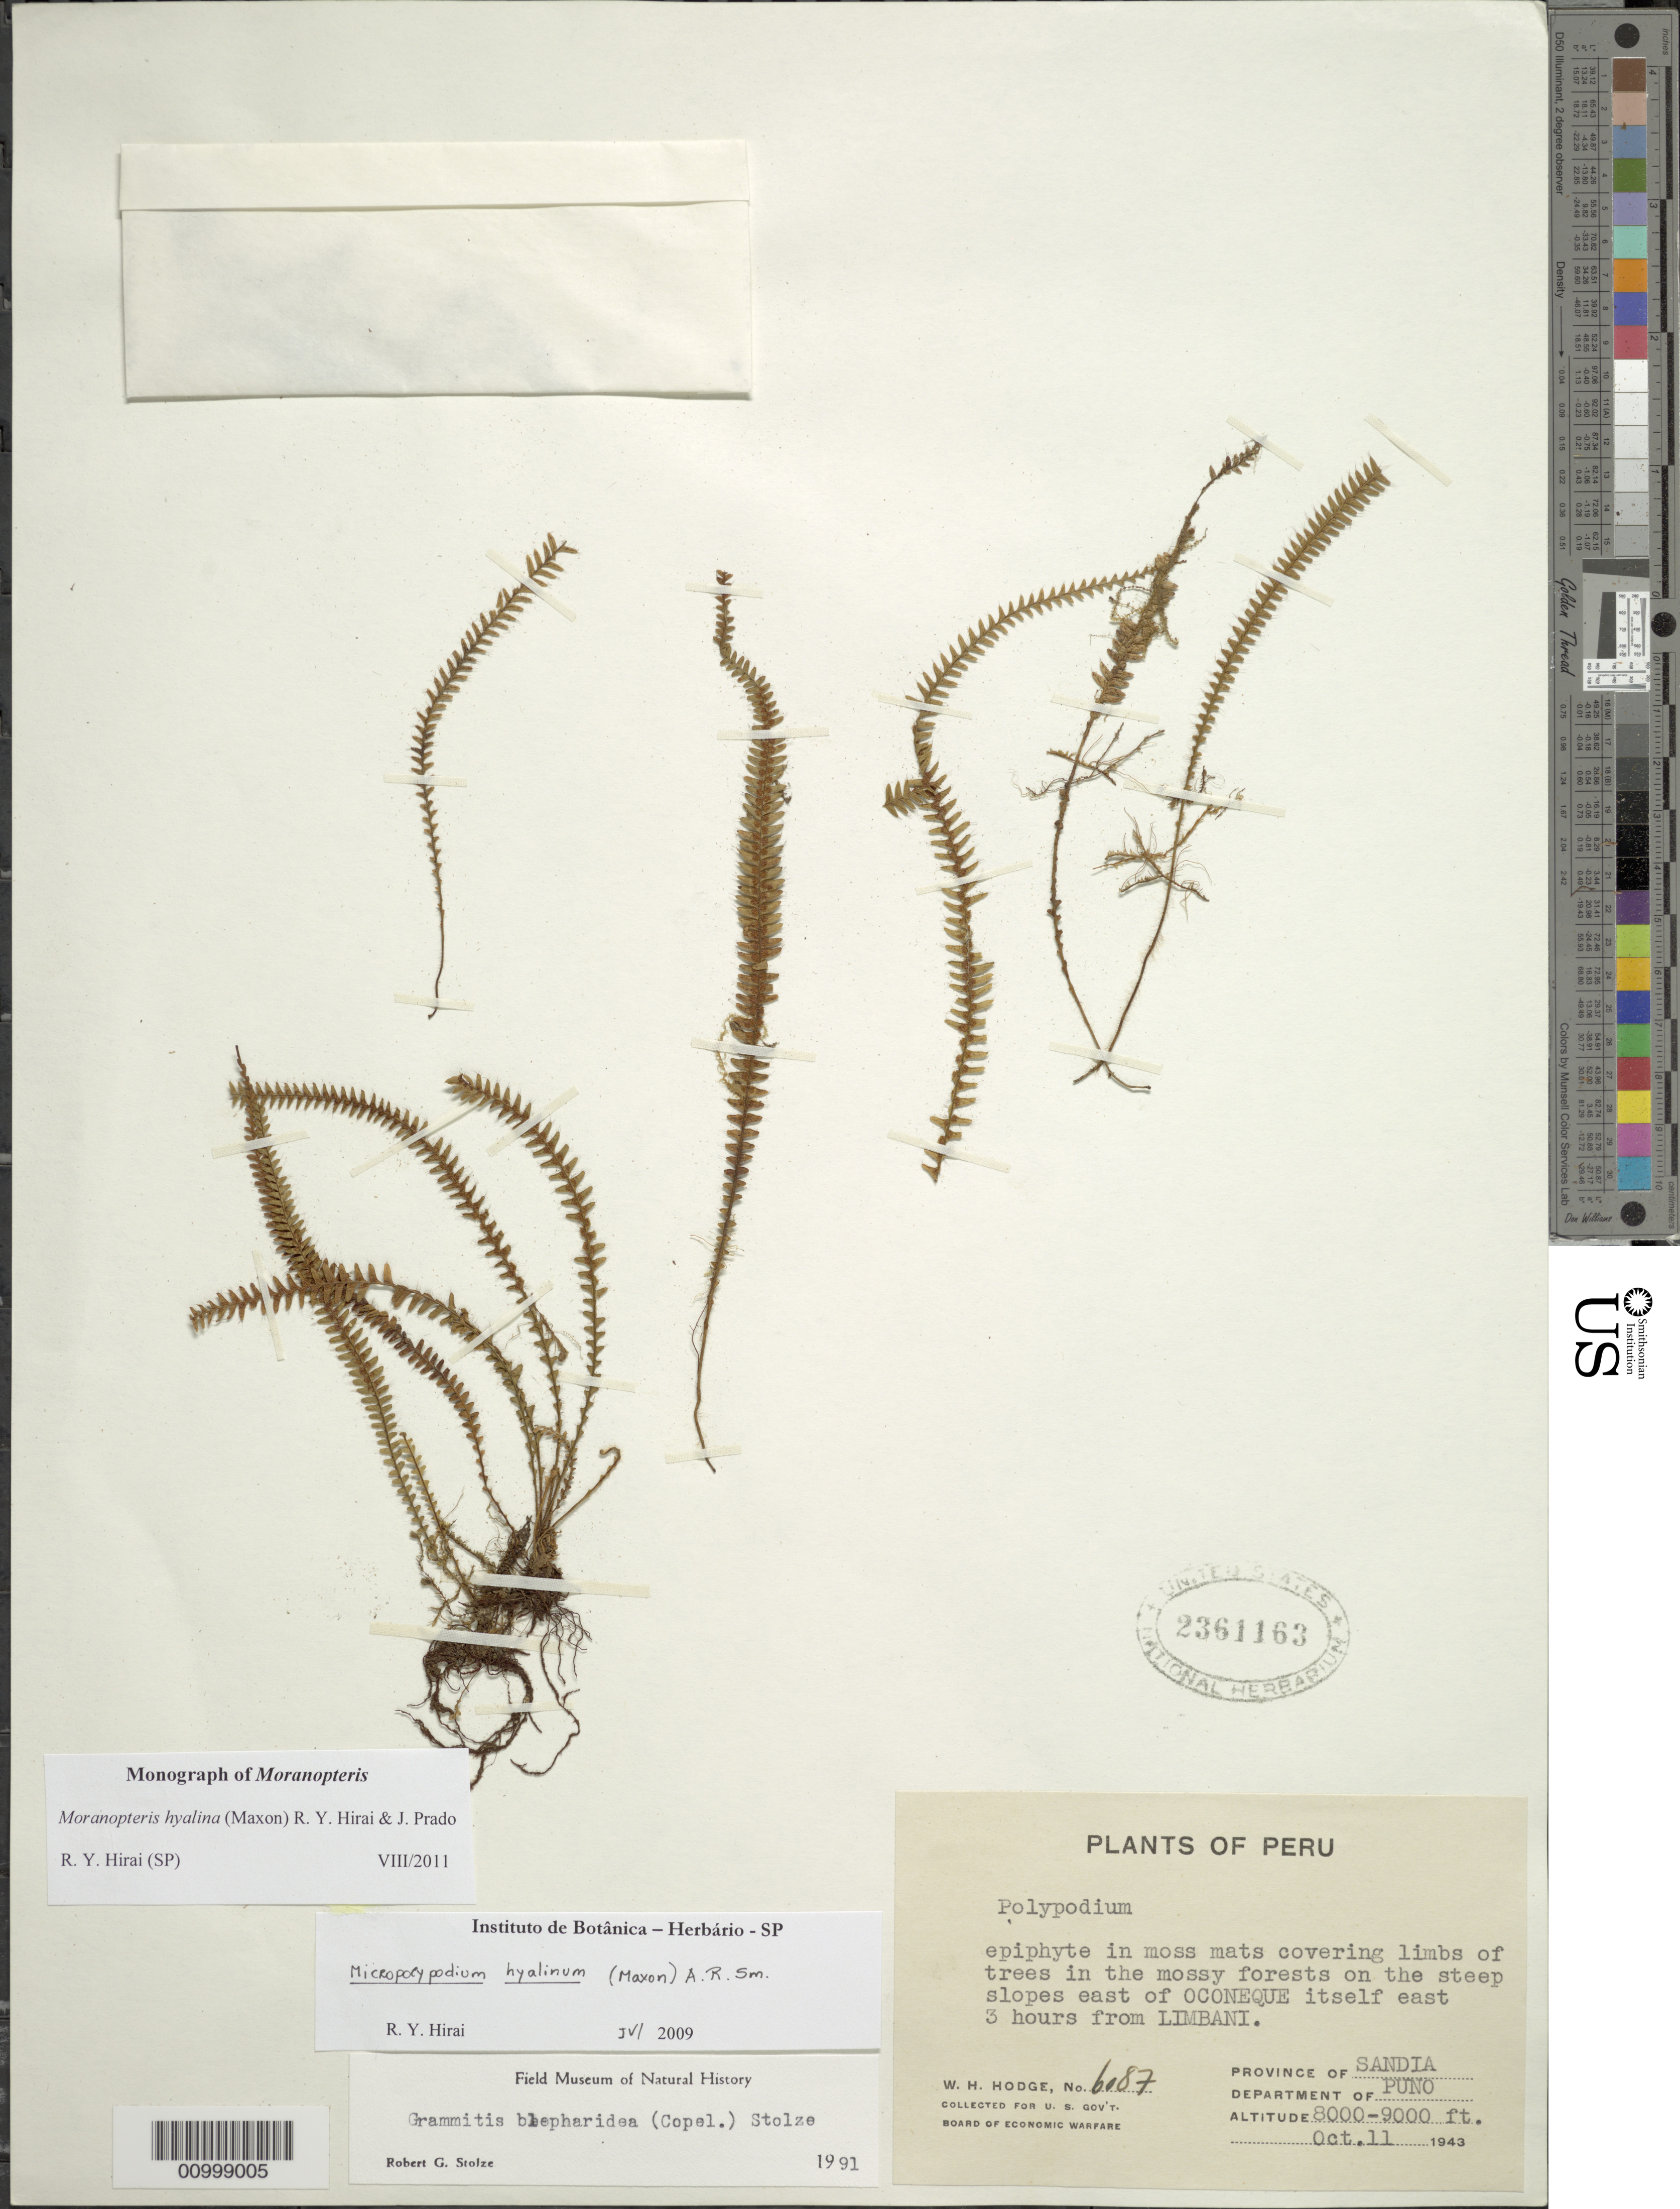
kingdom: Plantae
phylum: Tracheophyta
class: Polypodiopsida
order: Polypodiales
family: Polypodiaceae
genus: Moranopteris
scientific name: Moranopteris hyalina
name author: (Maxon) R. Y. Hirai & J. Prado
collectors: W. Hodge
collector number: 6087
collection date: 1943-10-11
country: Peru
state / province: Puno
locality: East of Oconeque itself east 3 hours from Limbani, Province of Sandia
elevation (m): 2438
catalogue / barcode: US 2361163